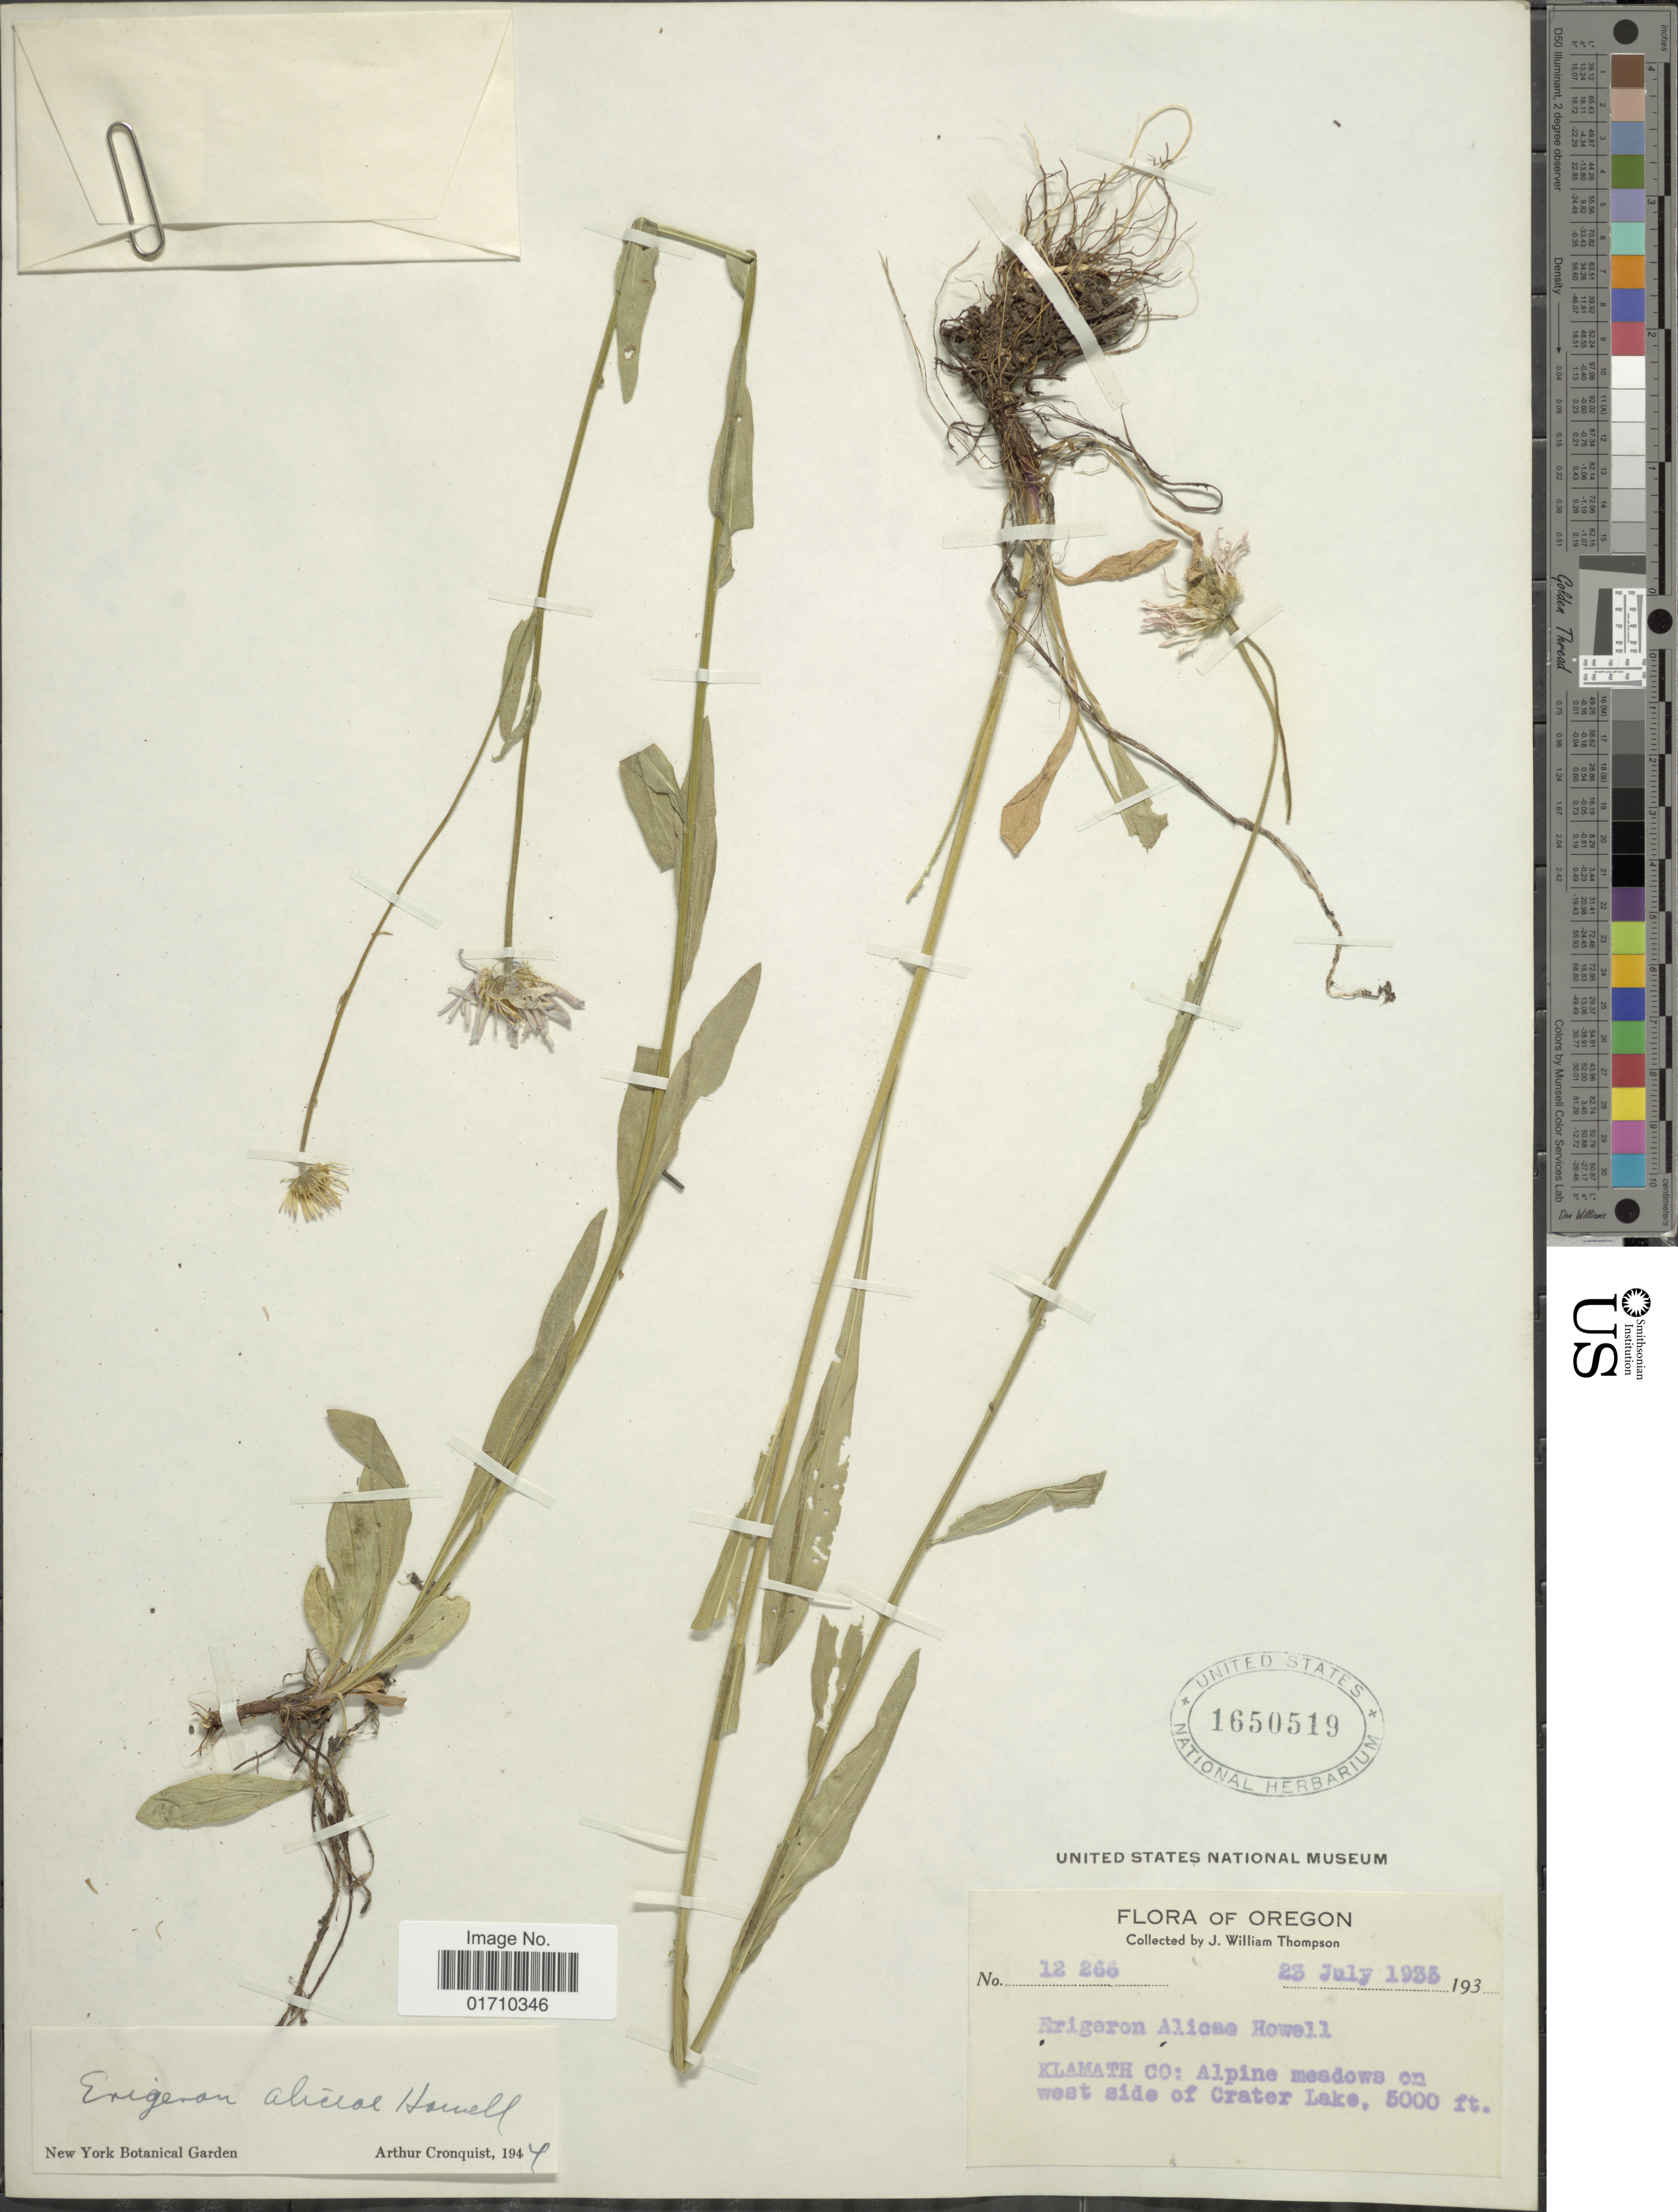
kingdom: Plantae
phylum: Tracheophyta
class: Magnoliopsida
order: Asterales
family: Asteraceae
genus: Erigeron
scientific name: Erigeron aliceae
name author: Howell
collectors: J. W. Thompson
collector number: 12266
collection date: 1933-07-23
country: United States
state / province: Oregon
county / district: Klamath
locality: Klamath Co: Alpine meadows on west side of Crater Lake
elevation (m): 1524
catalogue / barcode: US 1650519